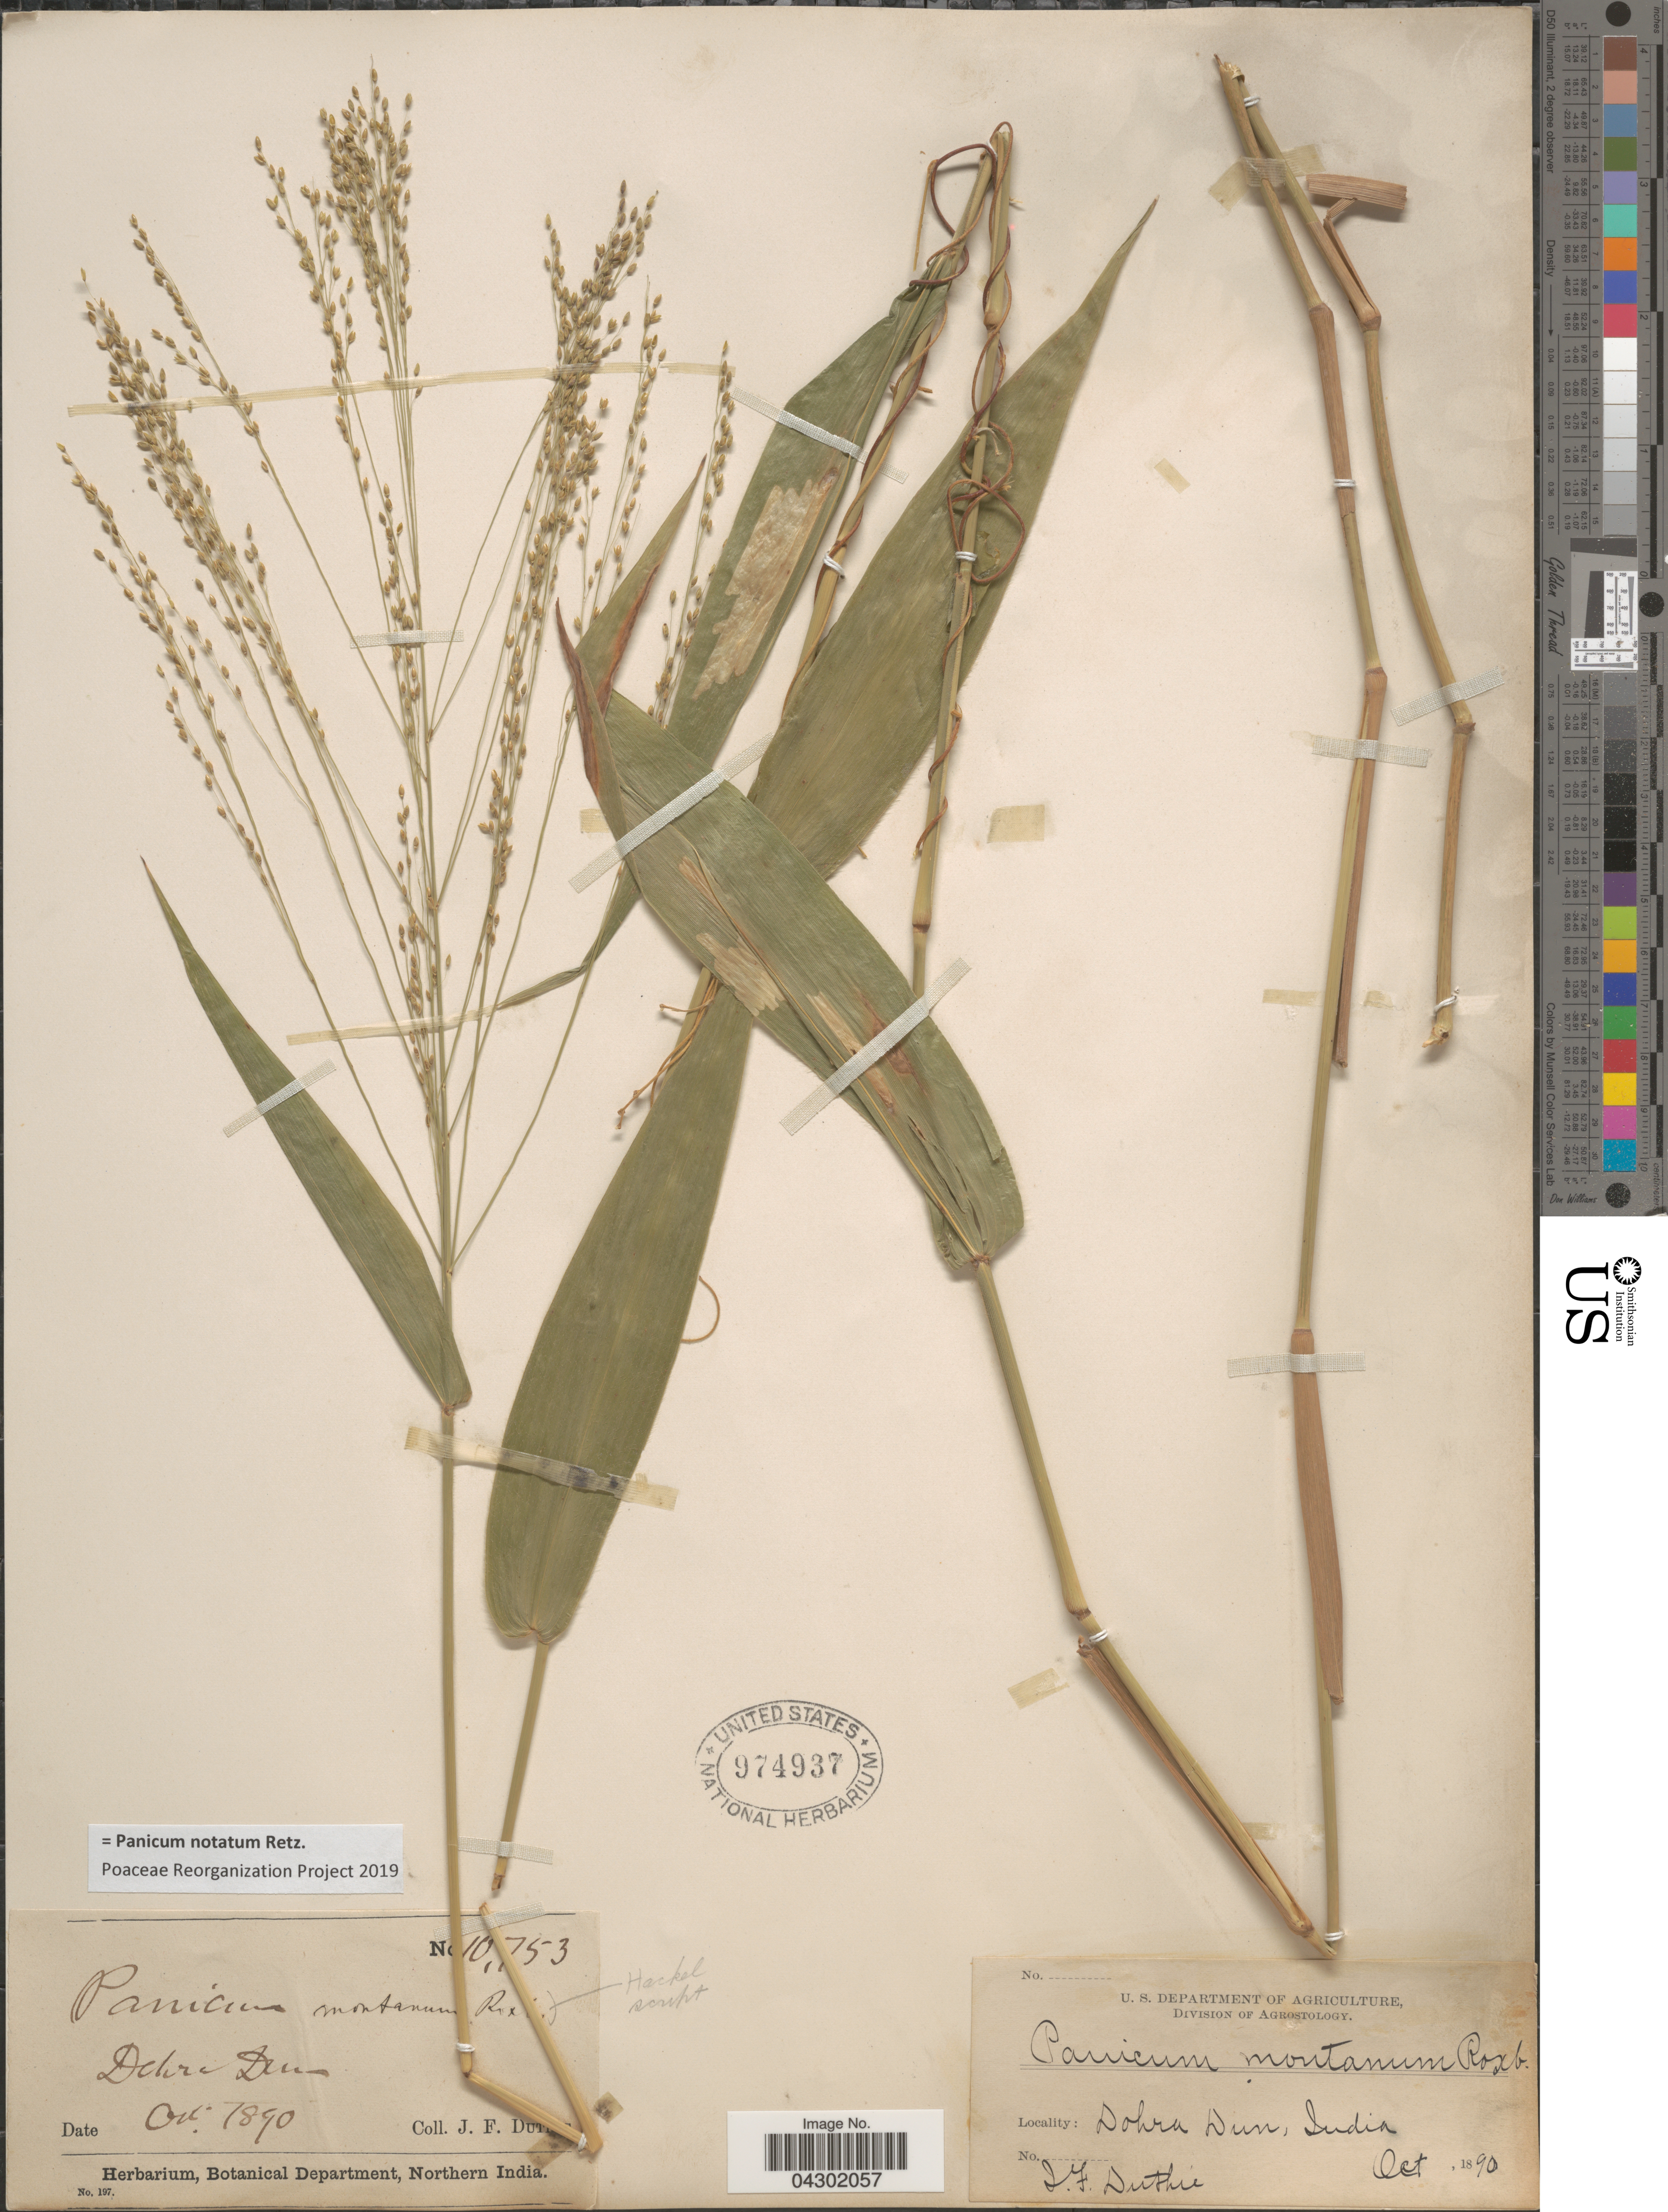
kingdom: Plantae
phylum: Tracheophyta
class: Liliopsida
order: Poales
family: Poaceae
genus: Panicum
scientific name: Panicum notatum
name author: Retz.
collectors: J. F. Duthie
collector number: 10753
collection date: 1890-10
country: India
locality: Dehra Dun. Dohra Dun.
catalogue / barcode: US 974937